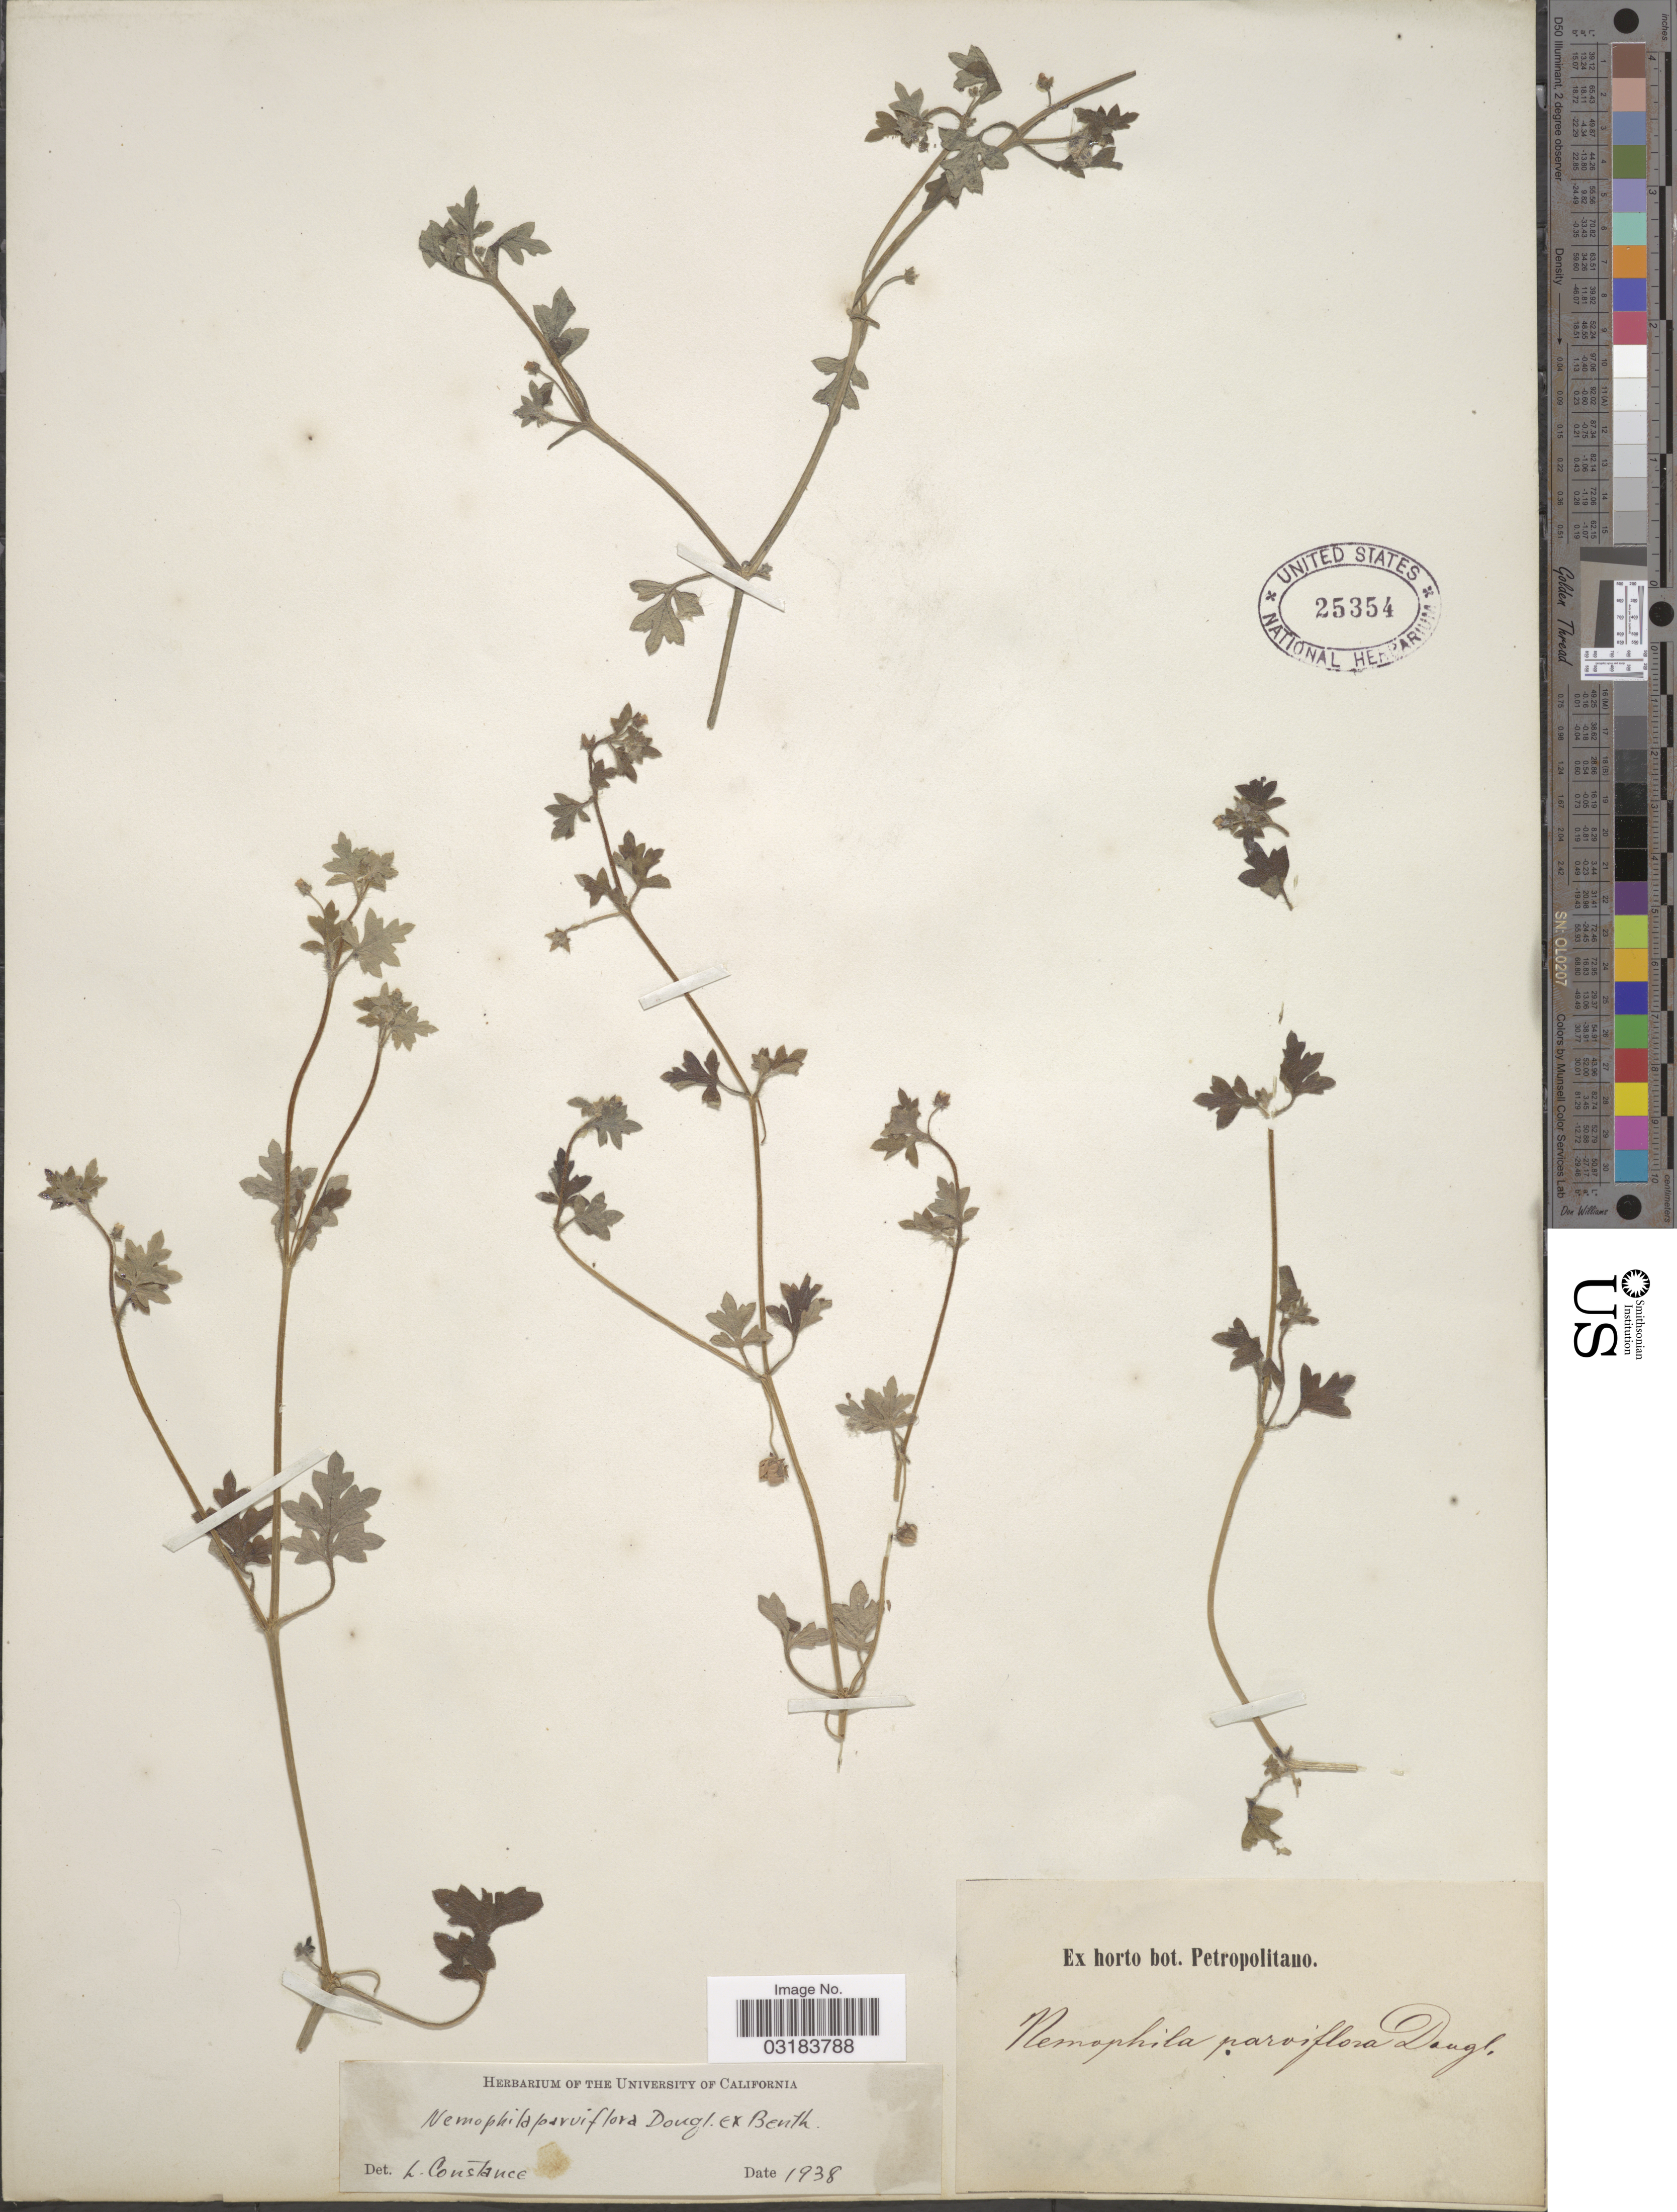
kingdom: Plantae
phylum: Tracheophyta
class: Magnoliopsida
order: Boraginales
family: Hydrophyllaceae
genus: Nemophila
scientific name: Nemophila parviflora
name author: Douglas ex Benth.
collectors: ex Horto Bot. Petropolitano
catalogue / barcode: US 25354